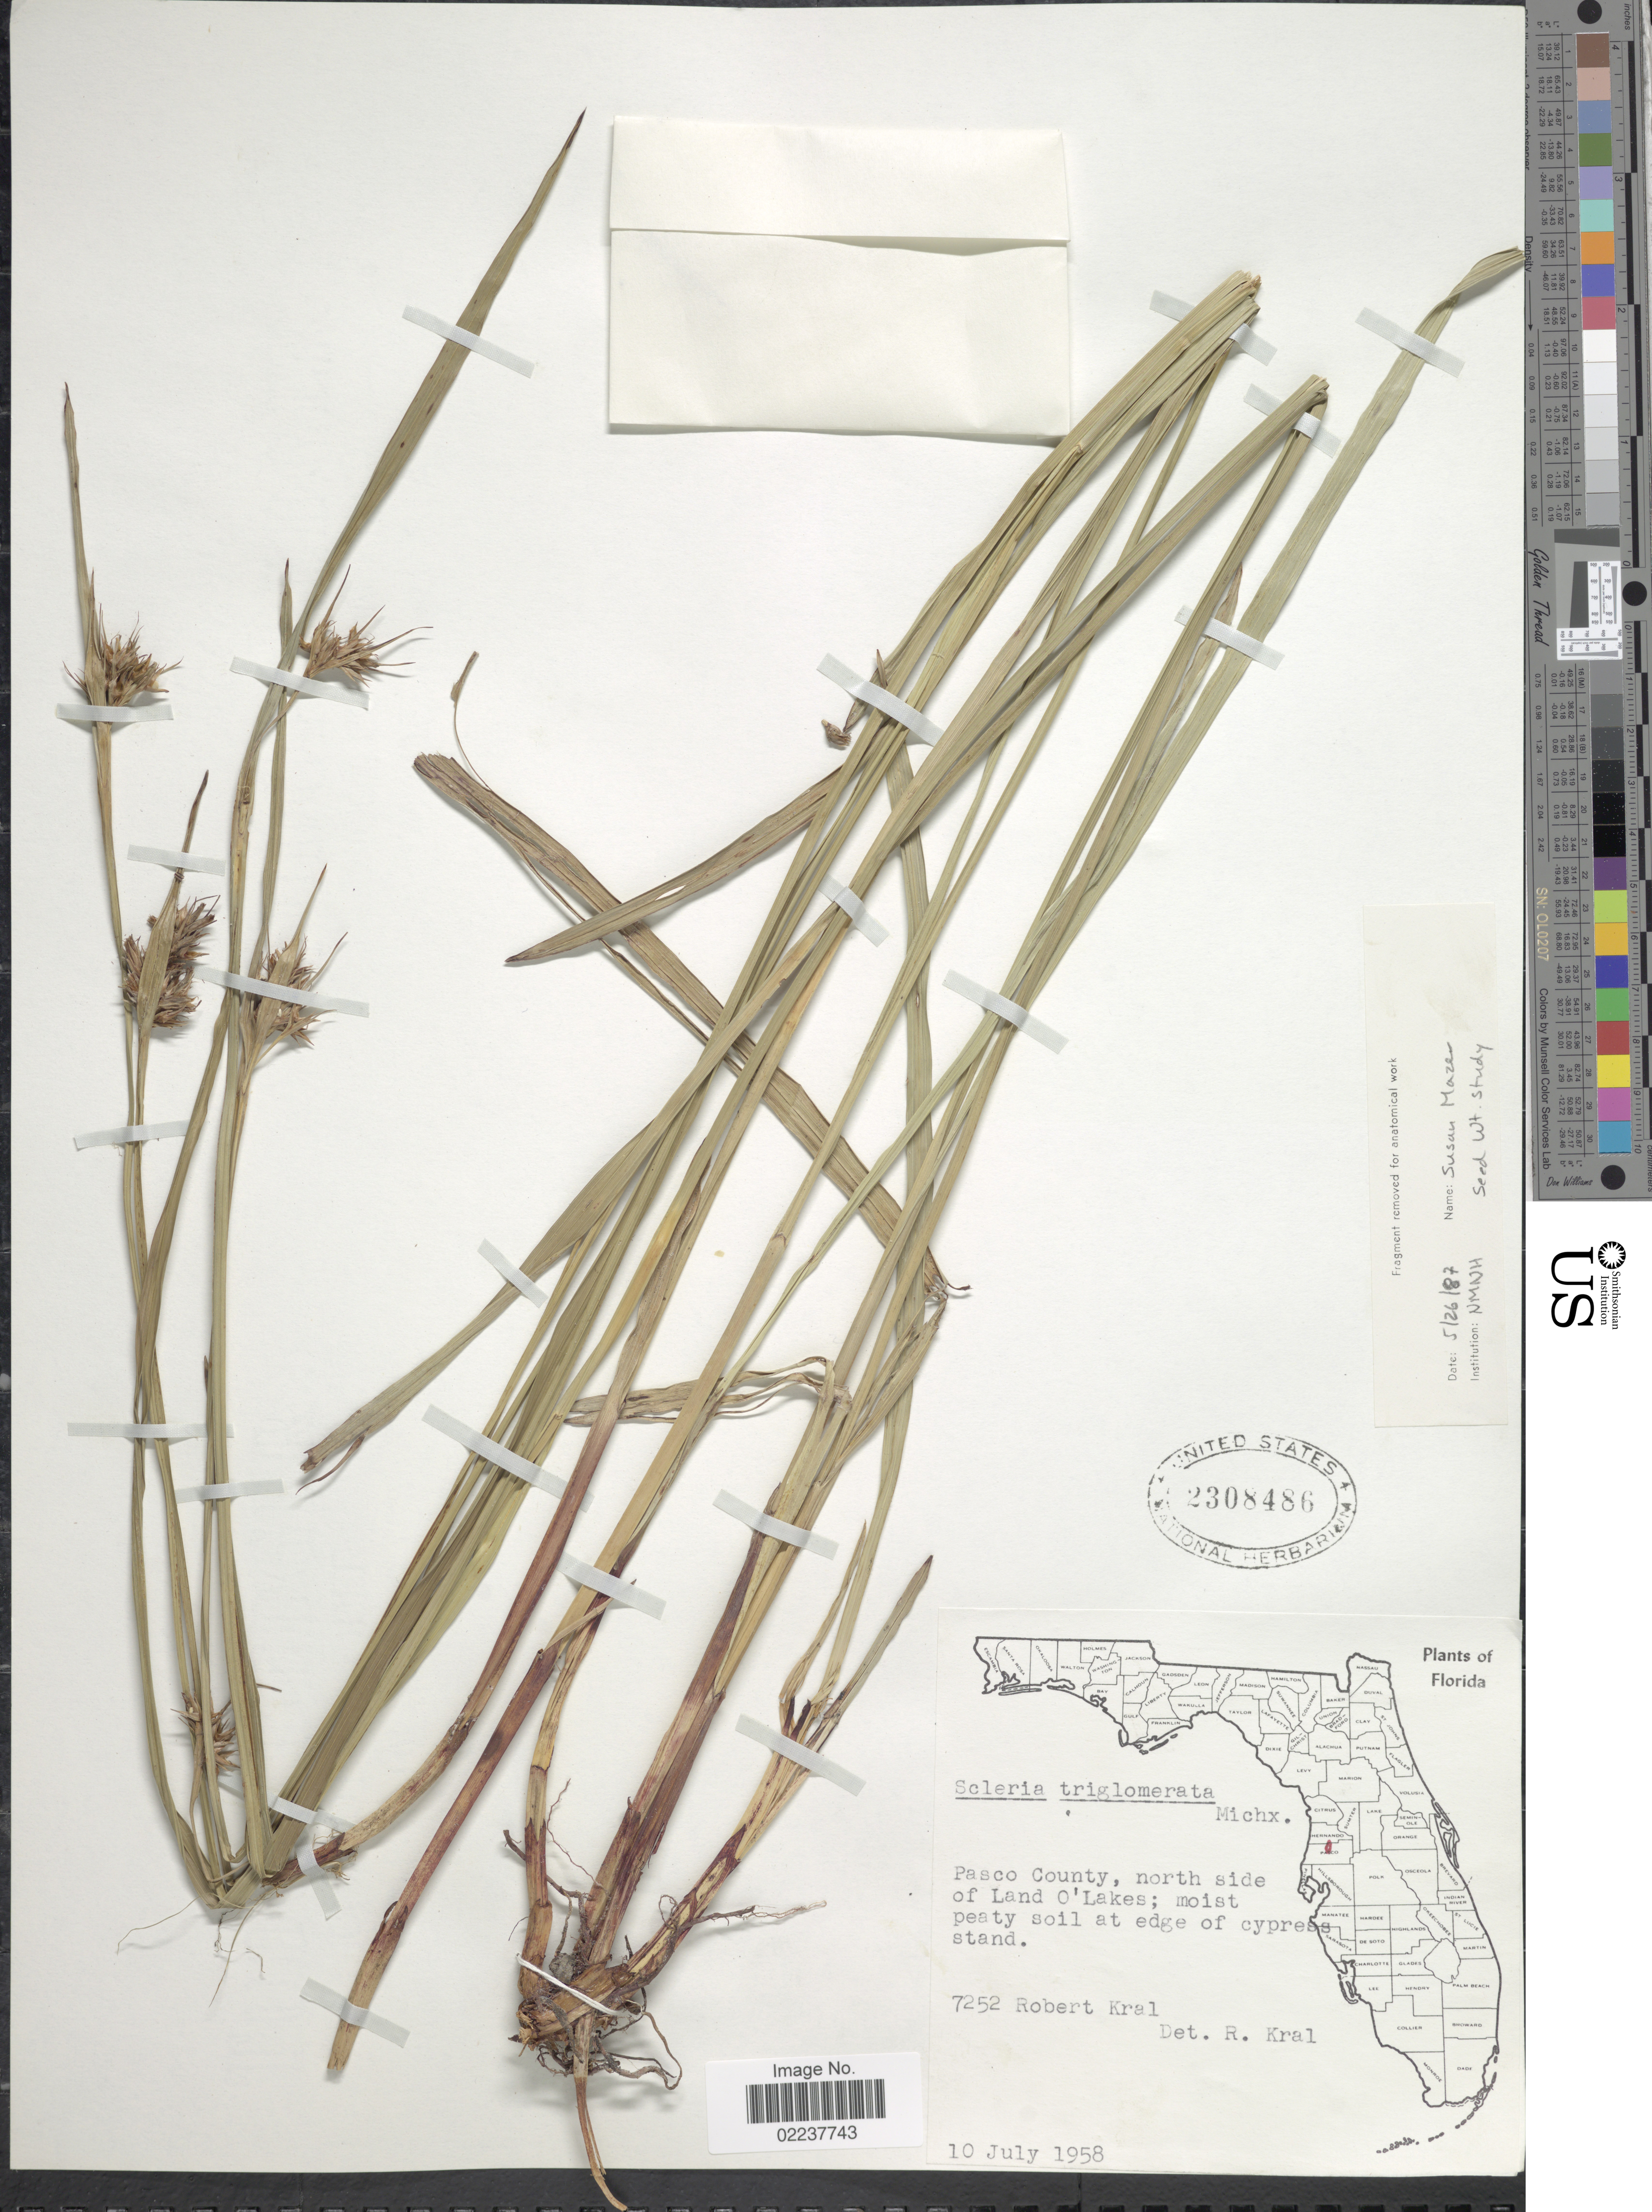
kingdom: Plantae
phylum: Tracheophyta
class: Liliopsida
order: Poales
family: Cyperaceae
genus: Scleria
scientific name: Scleria triglomerata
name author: Michx.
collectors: R. Kral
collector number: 7252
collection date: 1958-07-10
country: United States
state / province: Florida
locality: Pasco County, north side of Land O' Lakes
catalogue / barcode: US 2308486